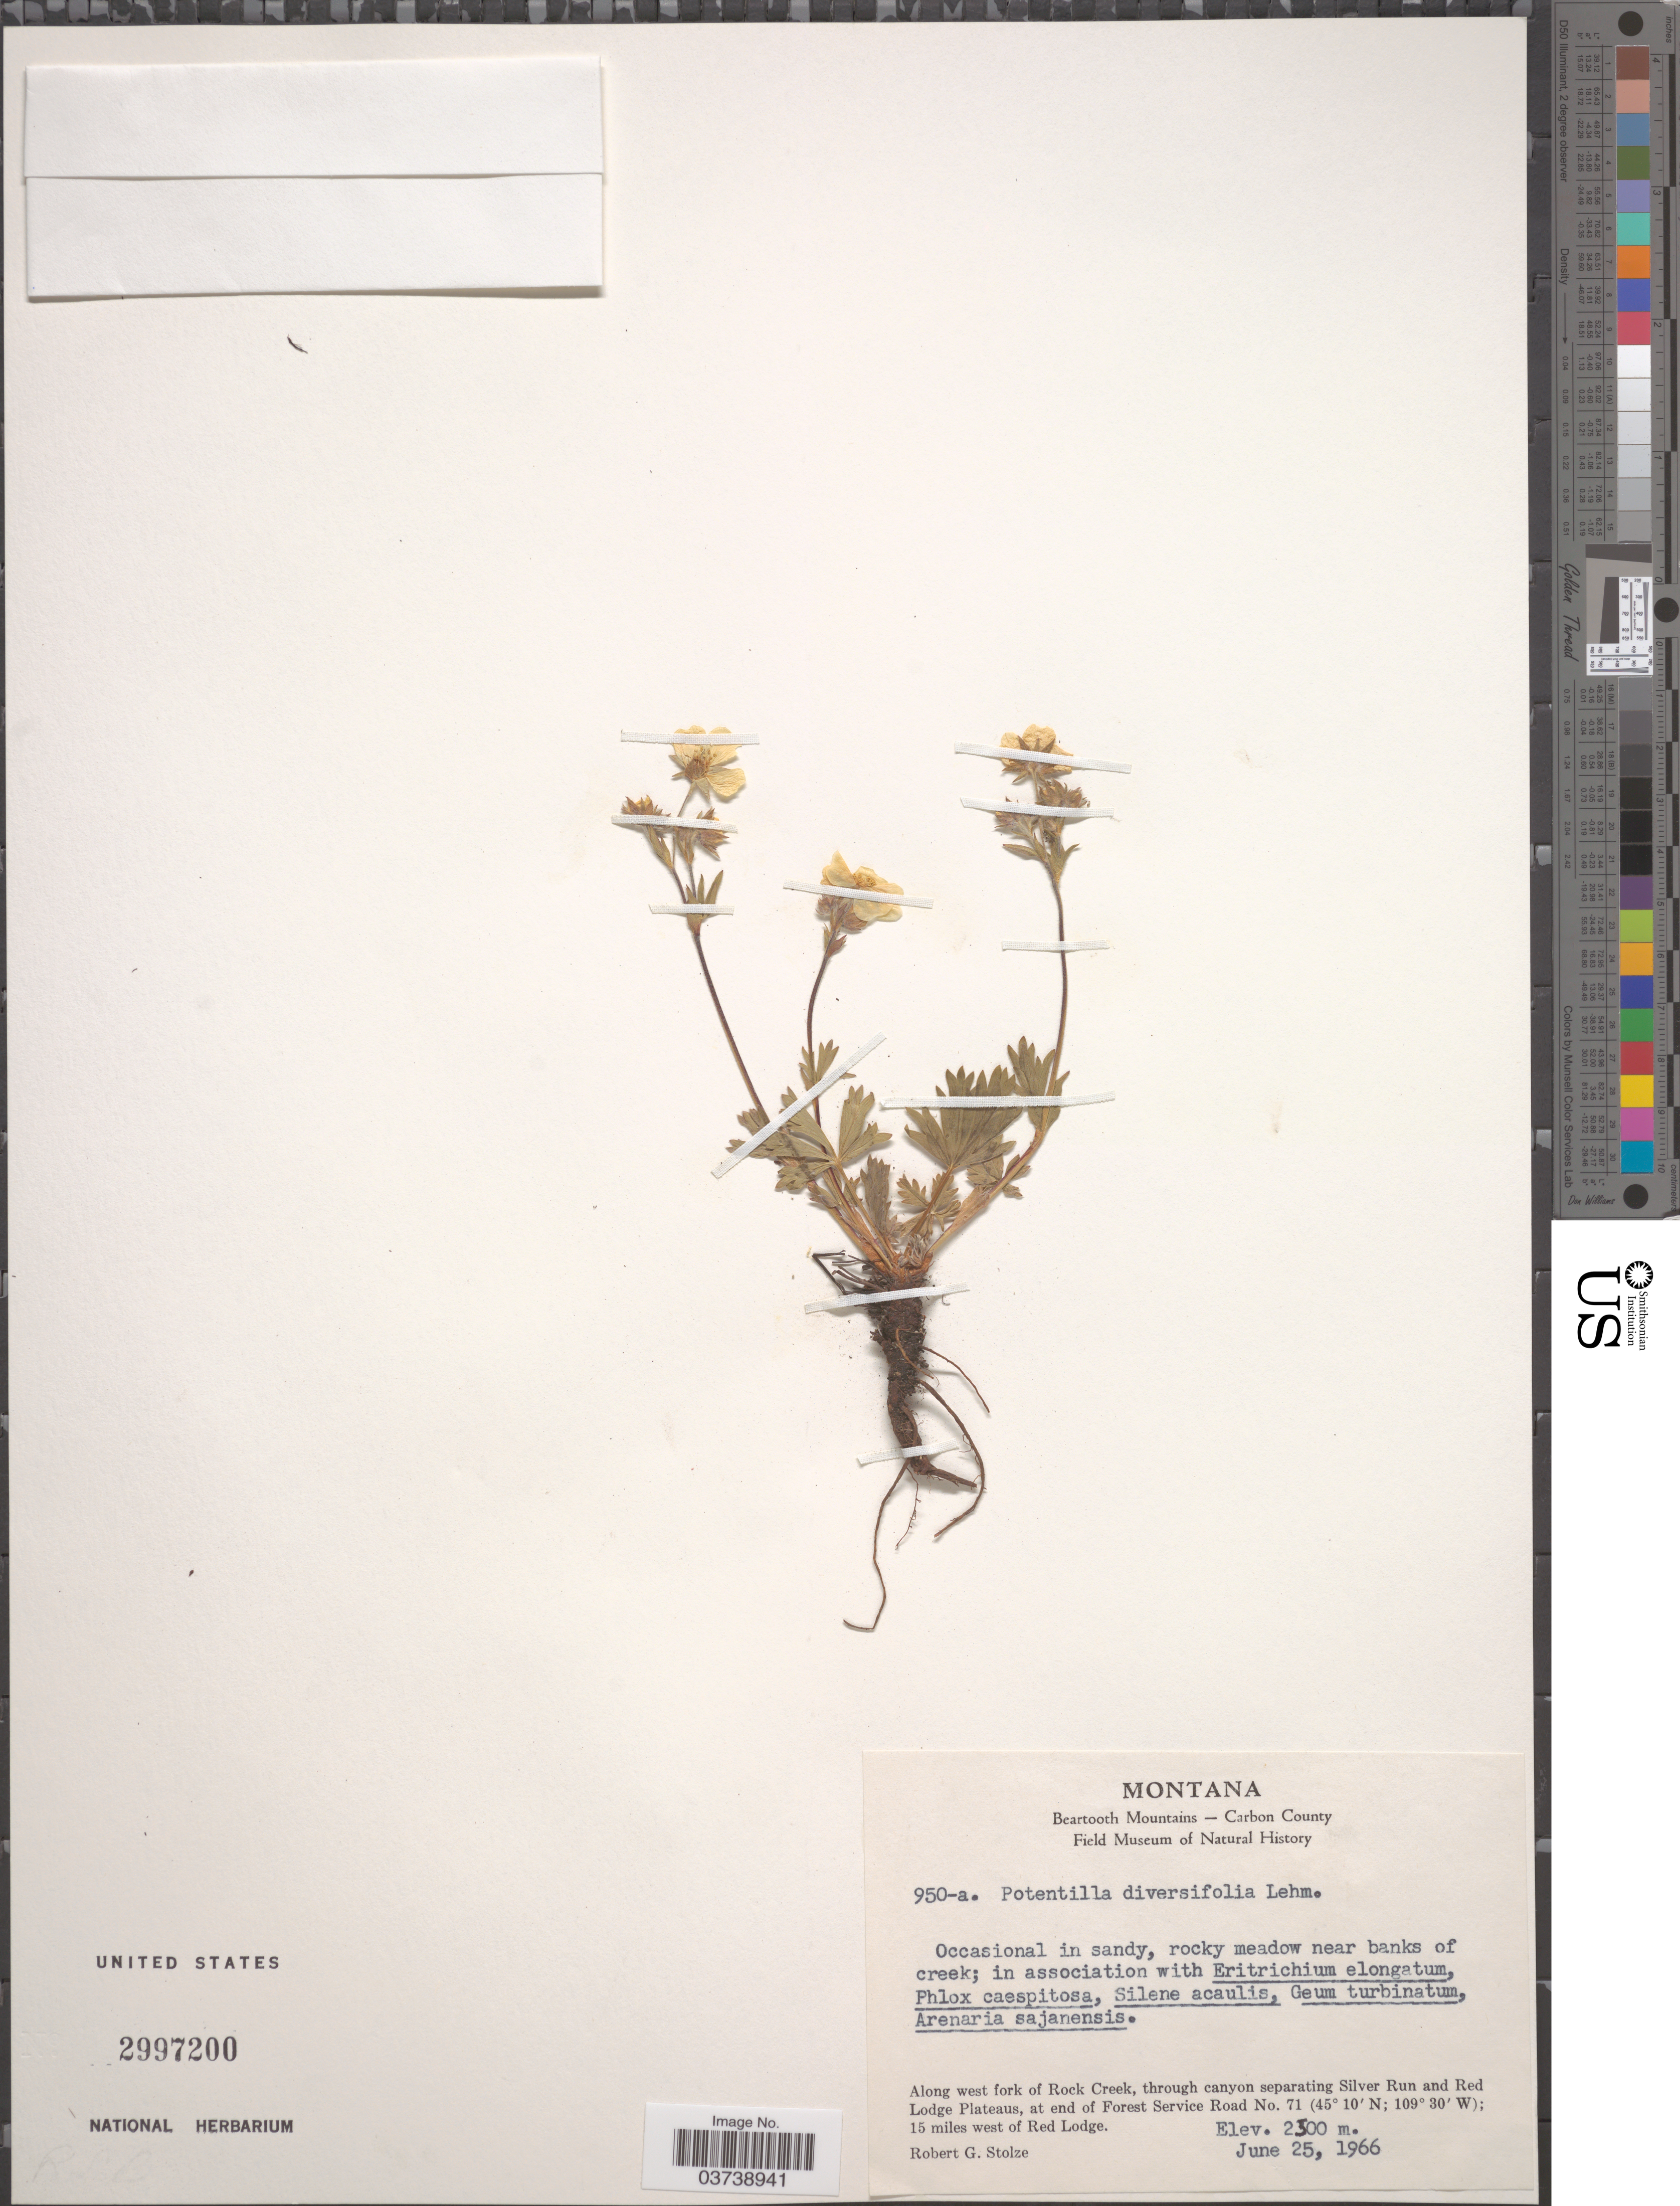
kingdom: Plantae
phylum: Tracheophyta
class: Magnoliopsida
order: Rosales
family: Rosaceae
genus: Potentilla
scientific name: Potentilla diversifolia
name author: Lehm.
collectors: R. G. Stolze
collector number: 950-a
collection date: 1966-06-25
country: United States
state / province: Montana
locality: Beartooth Mountains - Carbon County. Along west fork of Rock Creek, through canyon separating Silver Run and Red Lodge Plateaus, at end of Forest Service Road. 15 miles west of Red Lodge.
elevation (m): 2500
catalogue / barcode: US 2997200